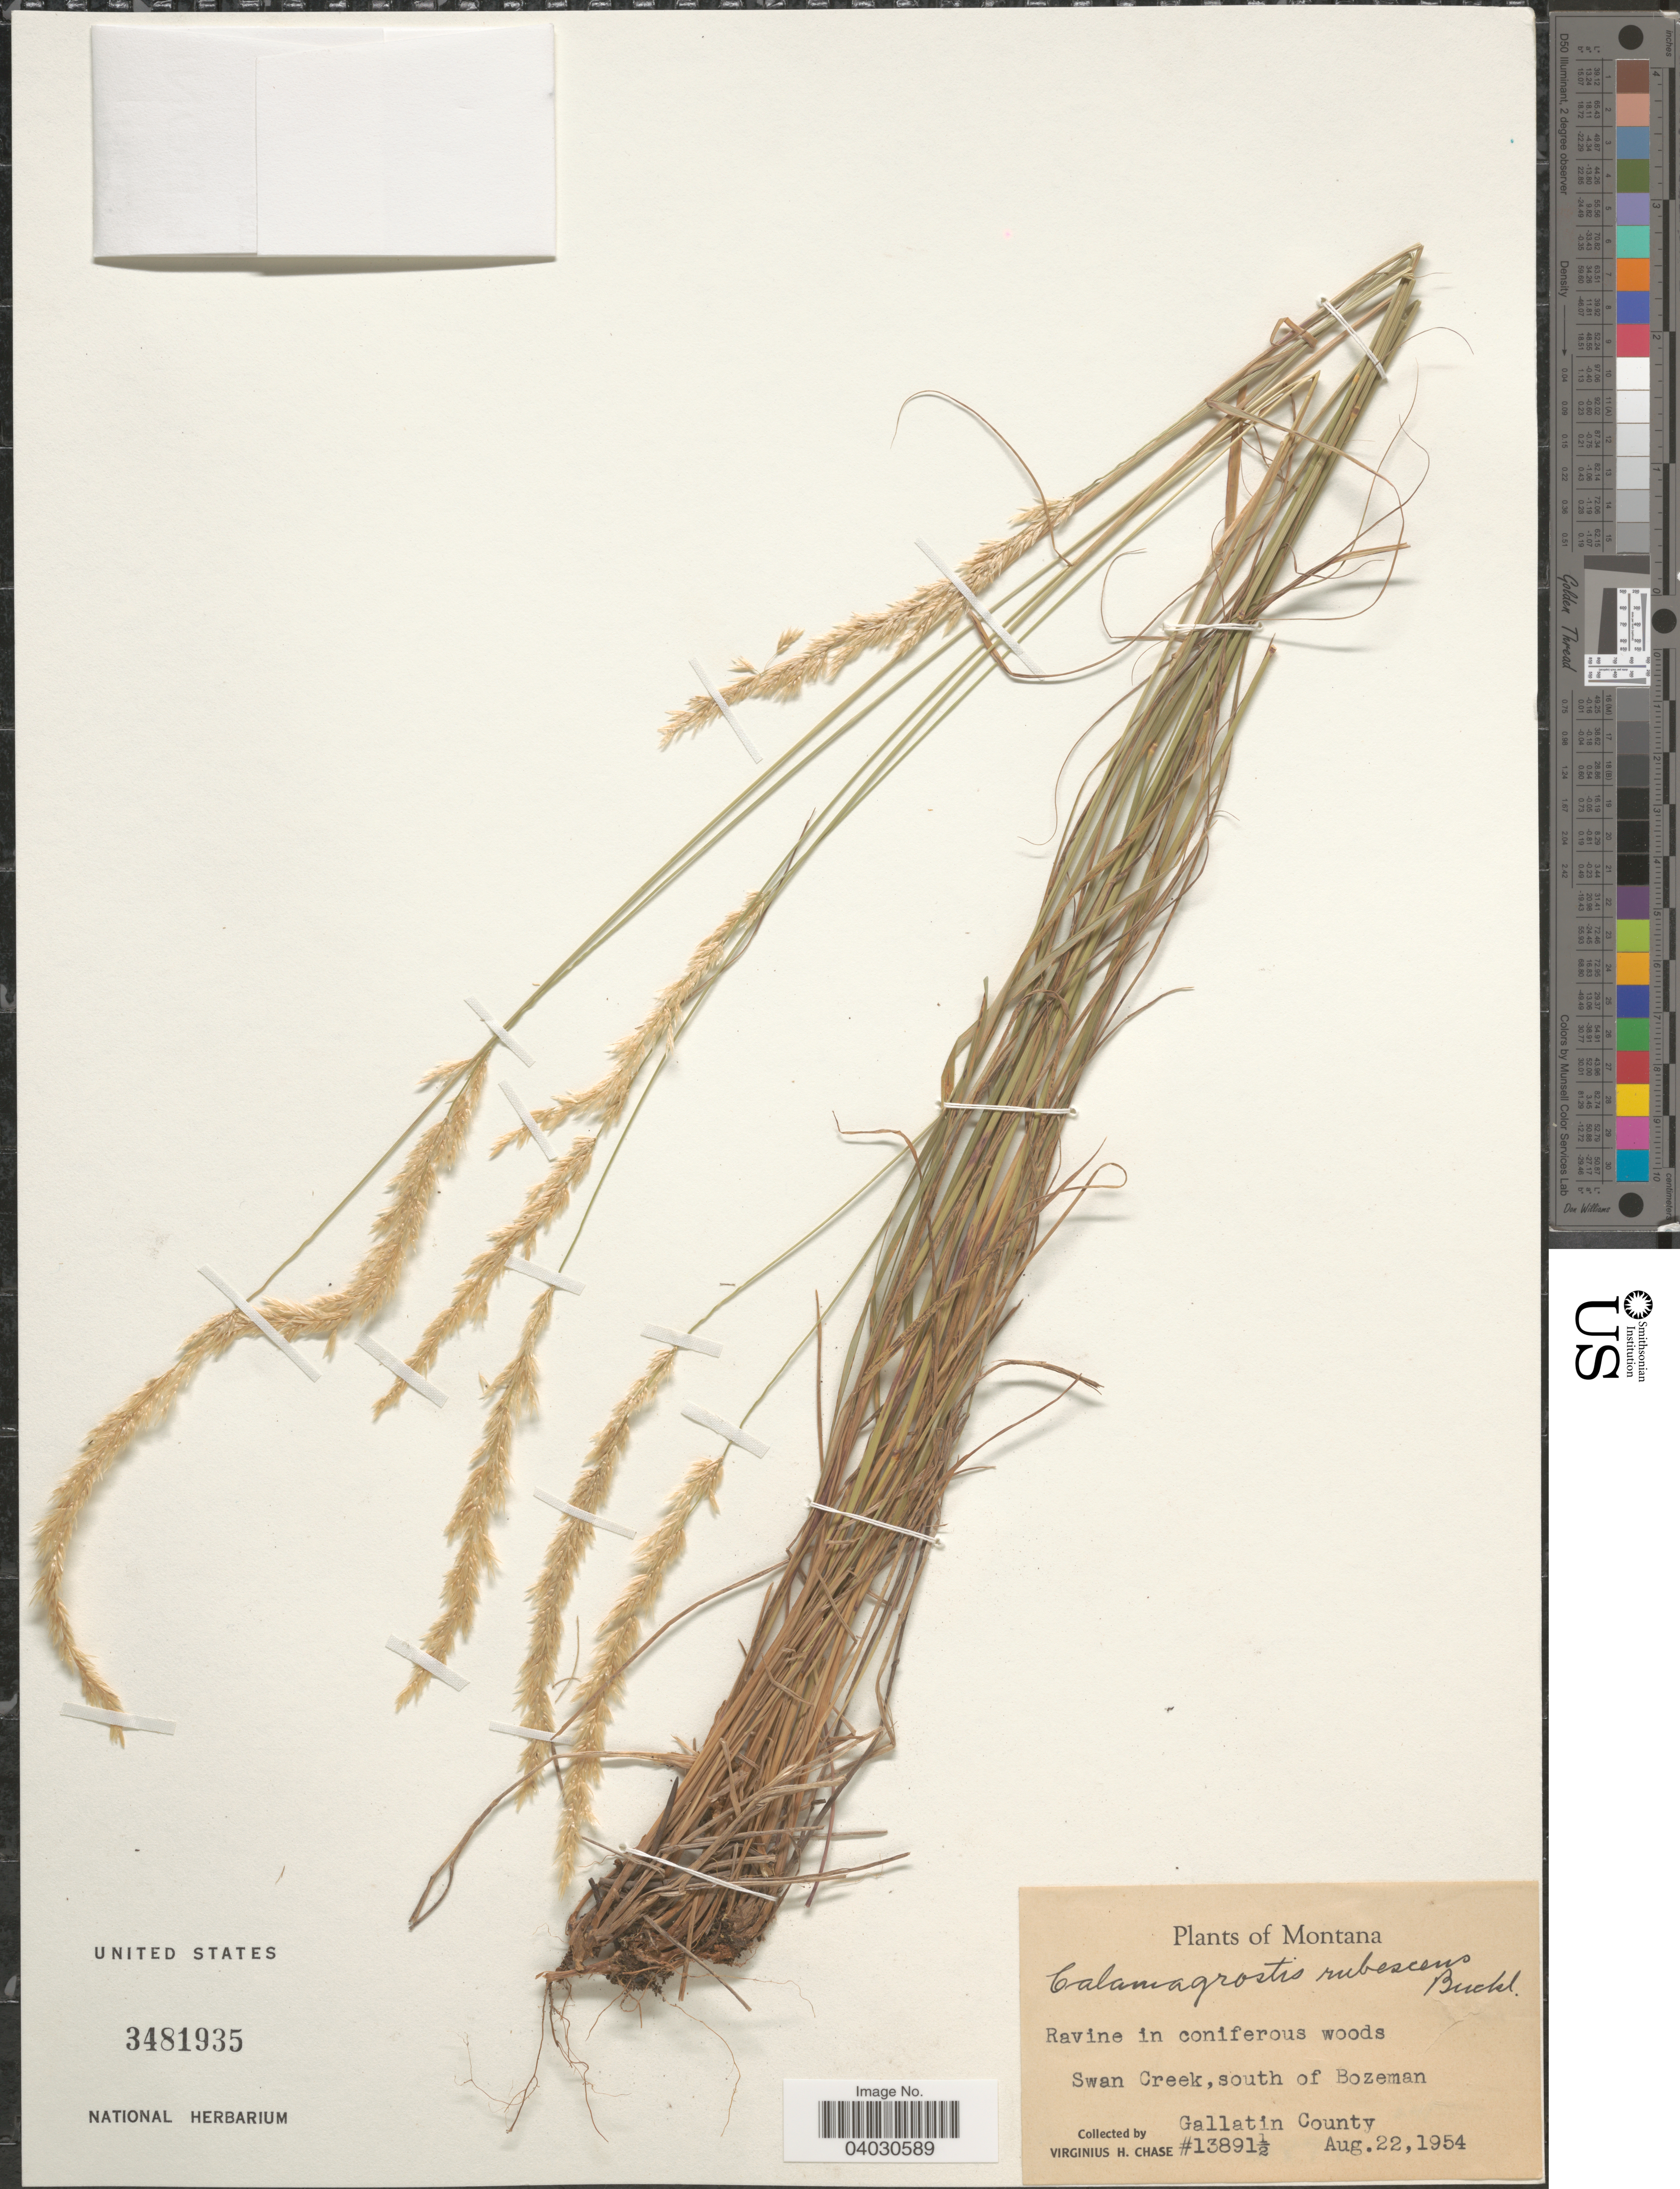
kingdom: Plantae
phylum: Tracheophyta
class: Liliopsida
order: Poales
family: Poaceae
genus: Calamagrostis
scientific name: Calamagrostis rubescens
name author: Buckley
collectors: V. H. Chase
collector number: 13891½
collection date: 1954-08-22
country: United States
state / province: Montana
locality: Swan Creek, south of Bozeman. Gallatin County.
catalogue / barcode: US 3481935